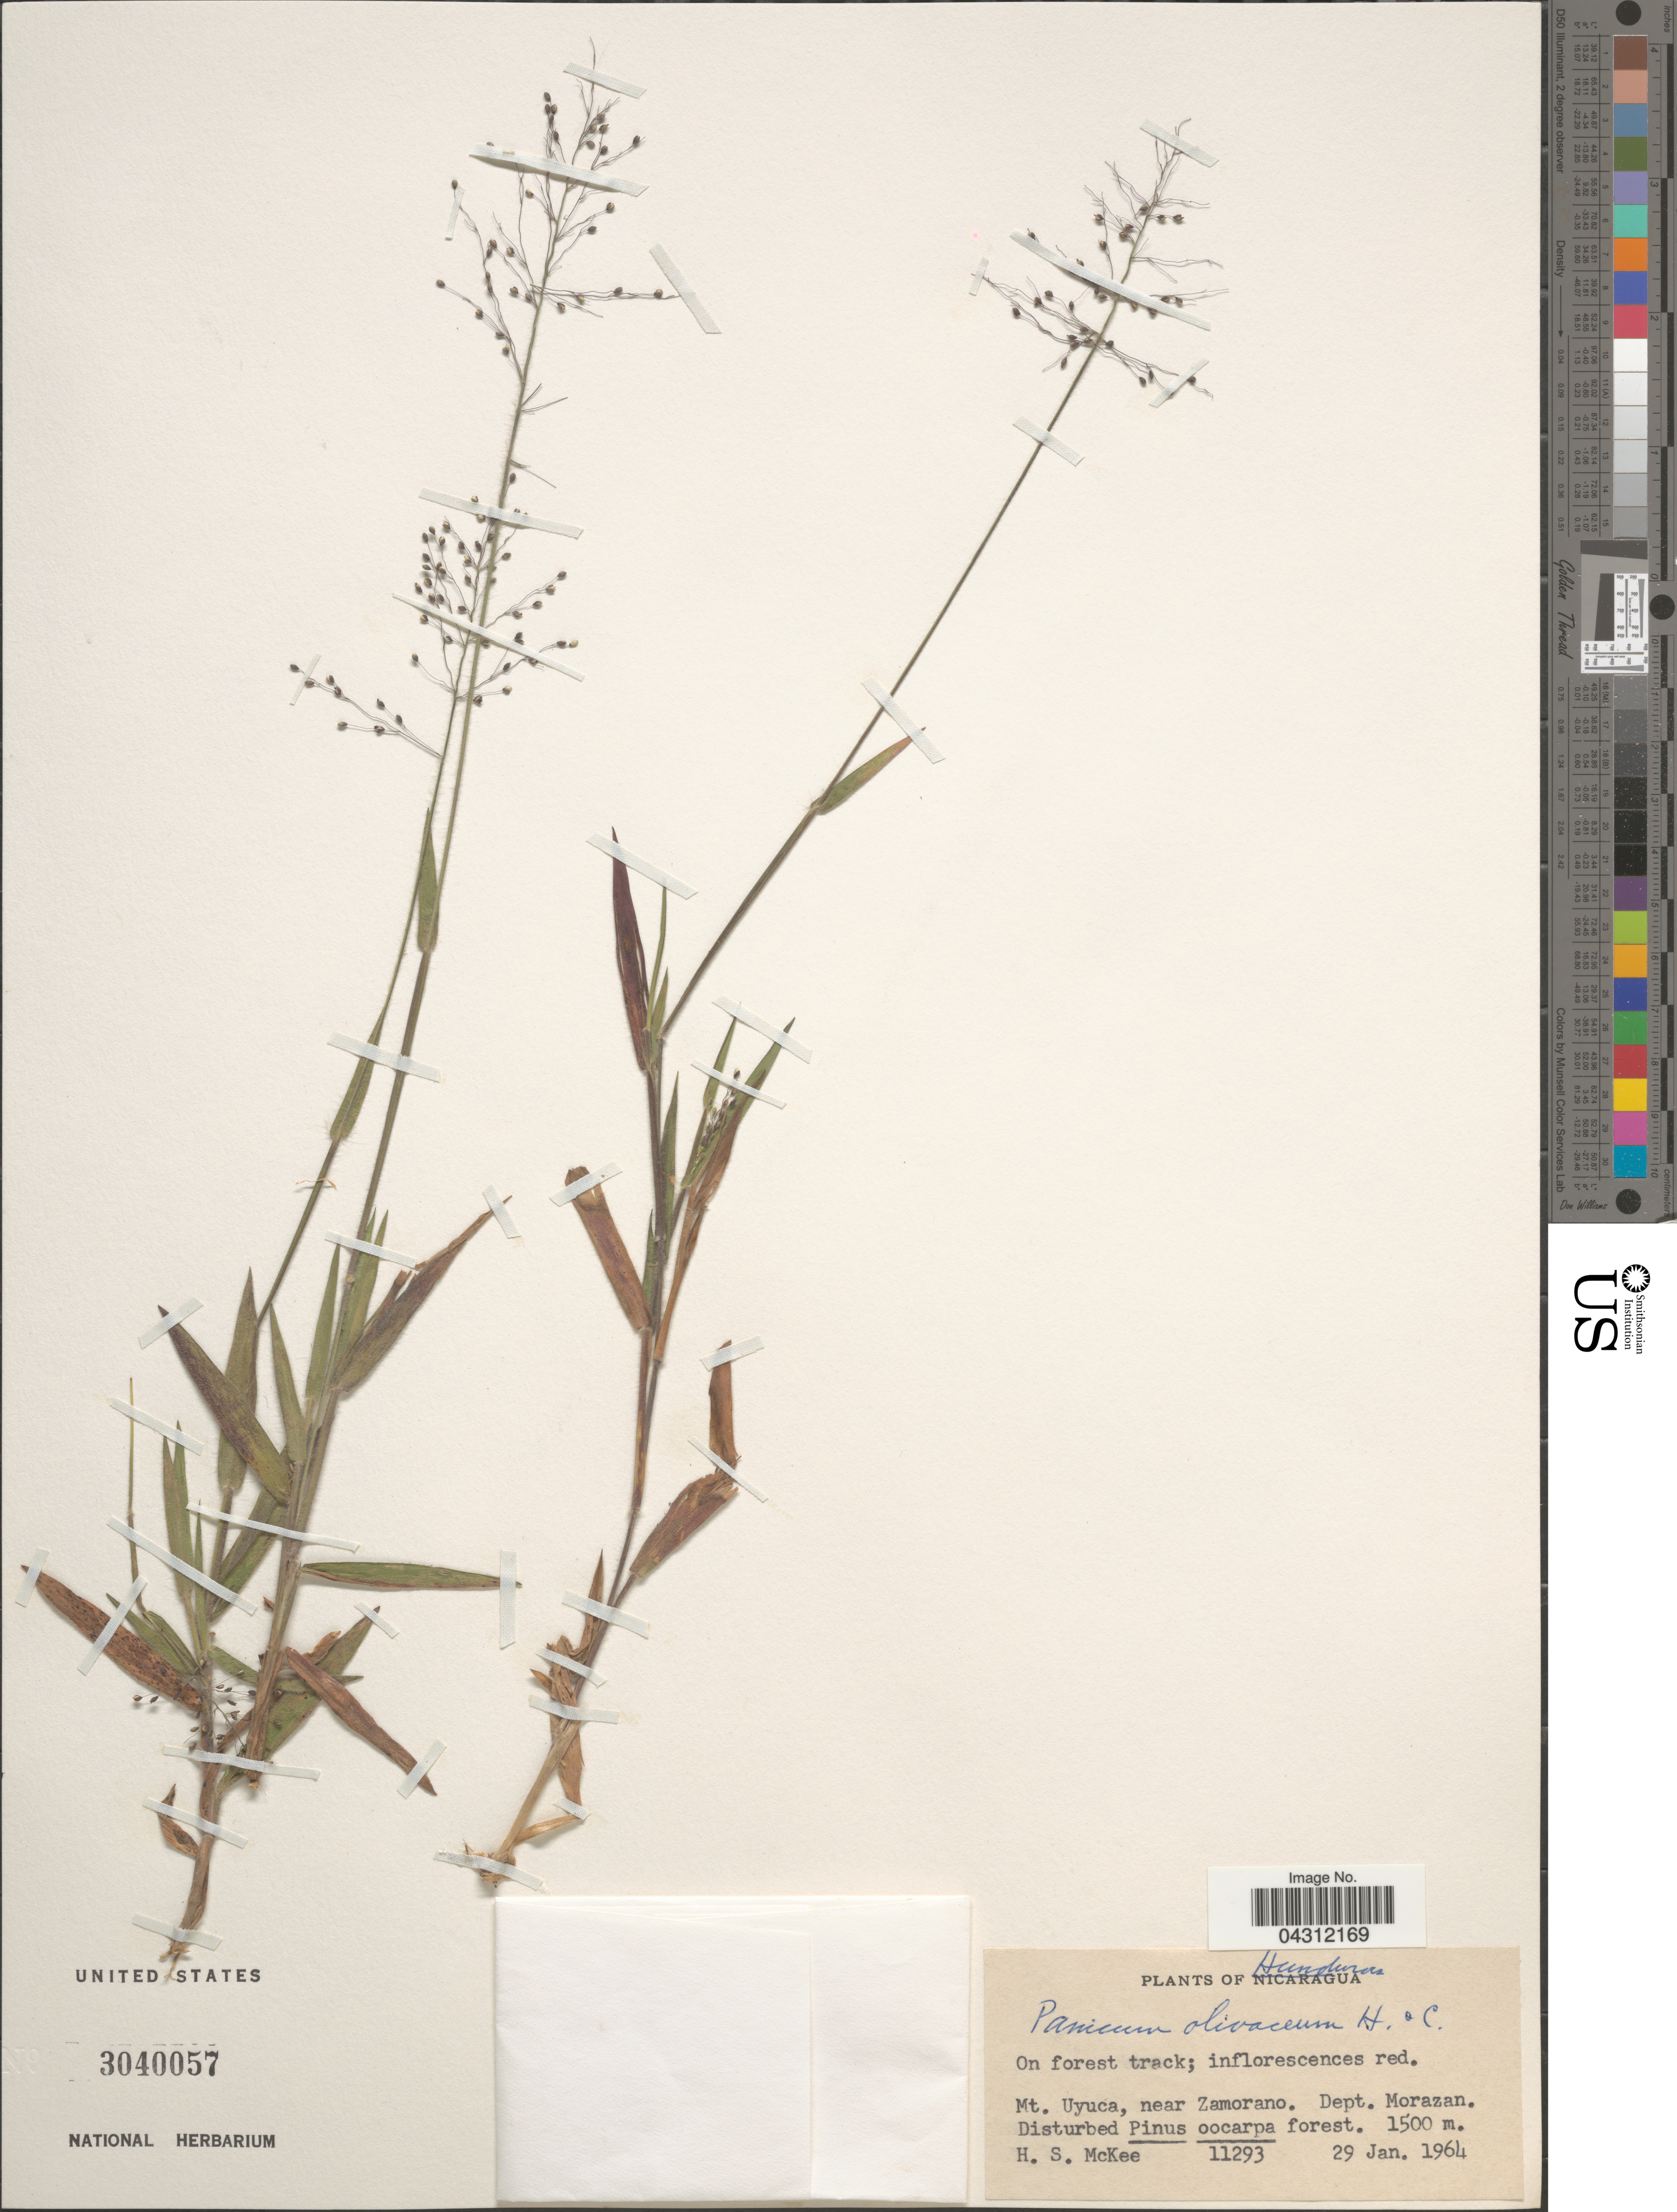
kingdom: Plantae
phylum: Tracheophyta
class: Liliopsida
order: Poales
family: Poaceae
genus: Dichanthelium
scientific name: Dichanthelium acuminatum var. acuminatum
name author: (Sw.) Gould & C.A. Clark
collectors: H. S. McKee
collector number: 11293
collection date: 1964-01-29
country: Honduras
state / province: Fco. Morazán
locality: On forest track. Mt. Uyuca, near Zamorano. Dept. Morazan.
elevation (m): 1500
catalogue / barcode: US 3040057